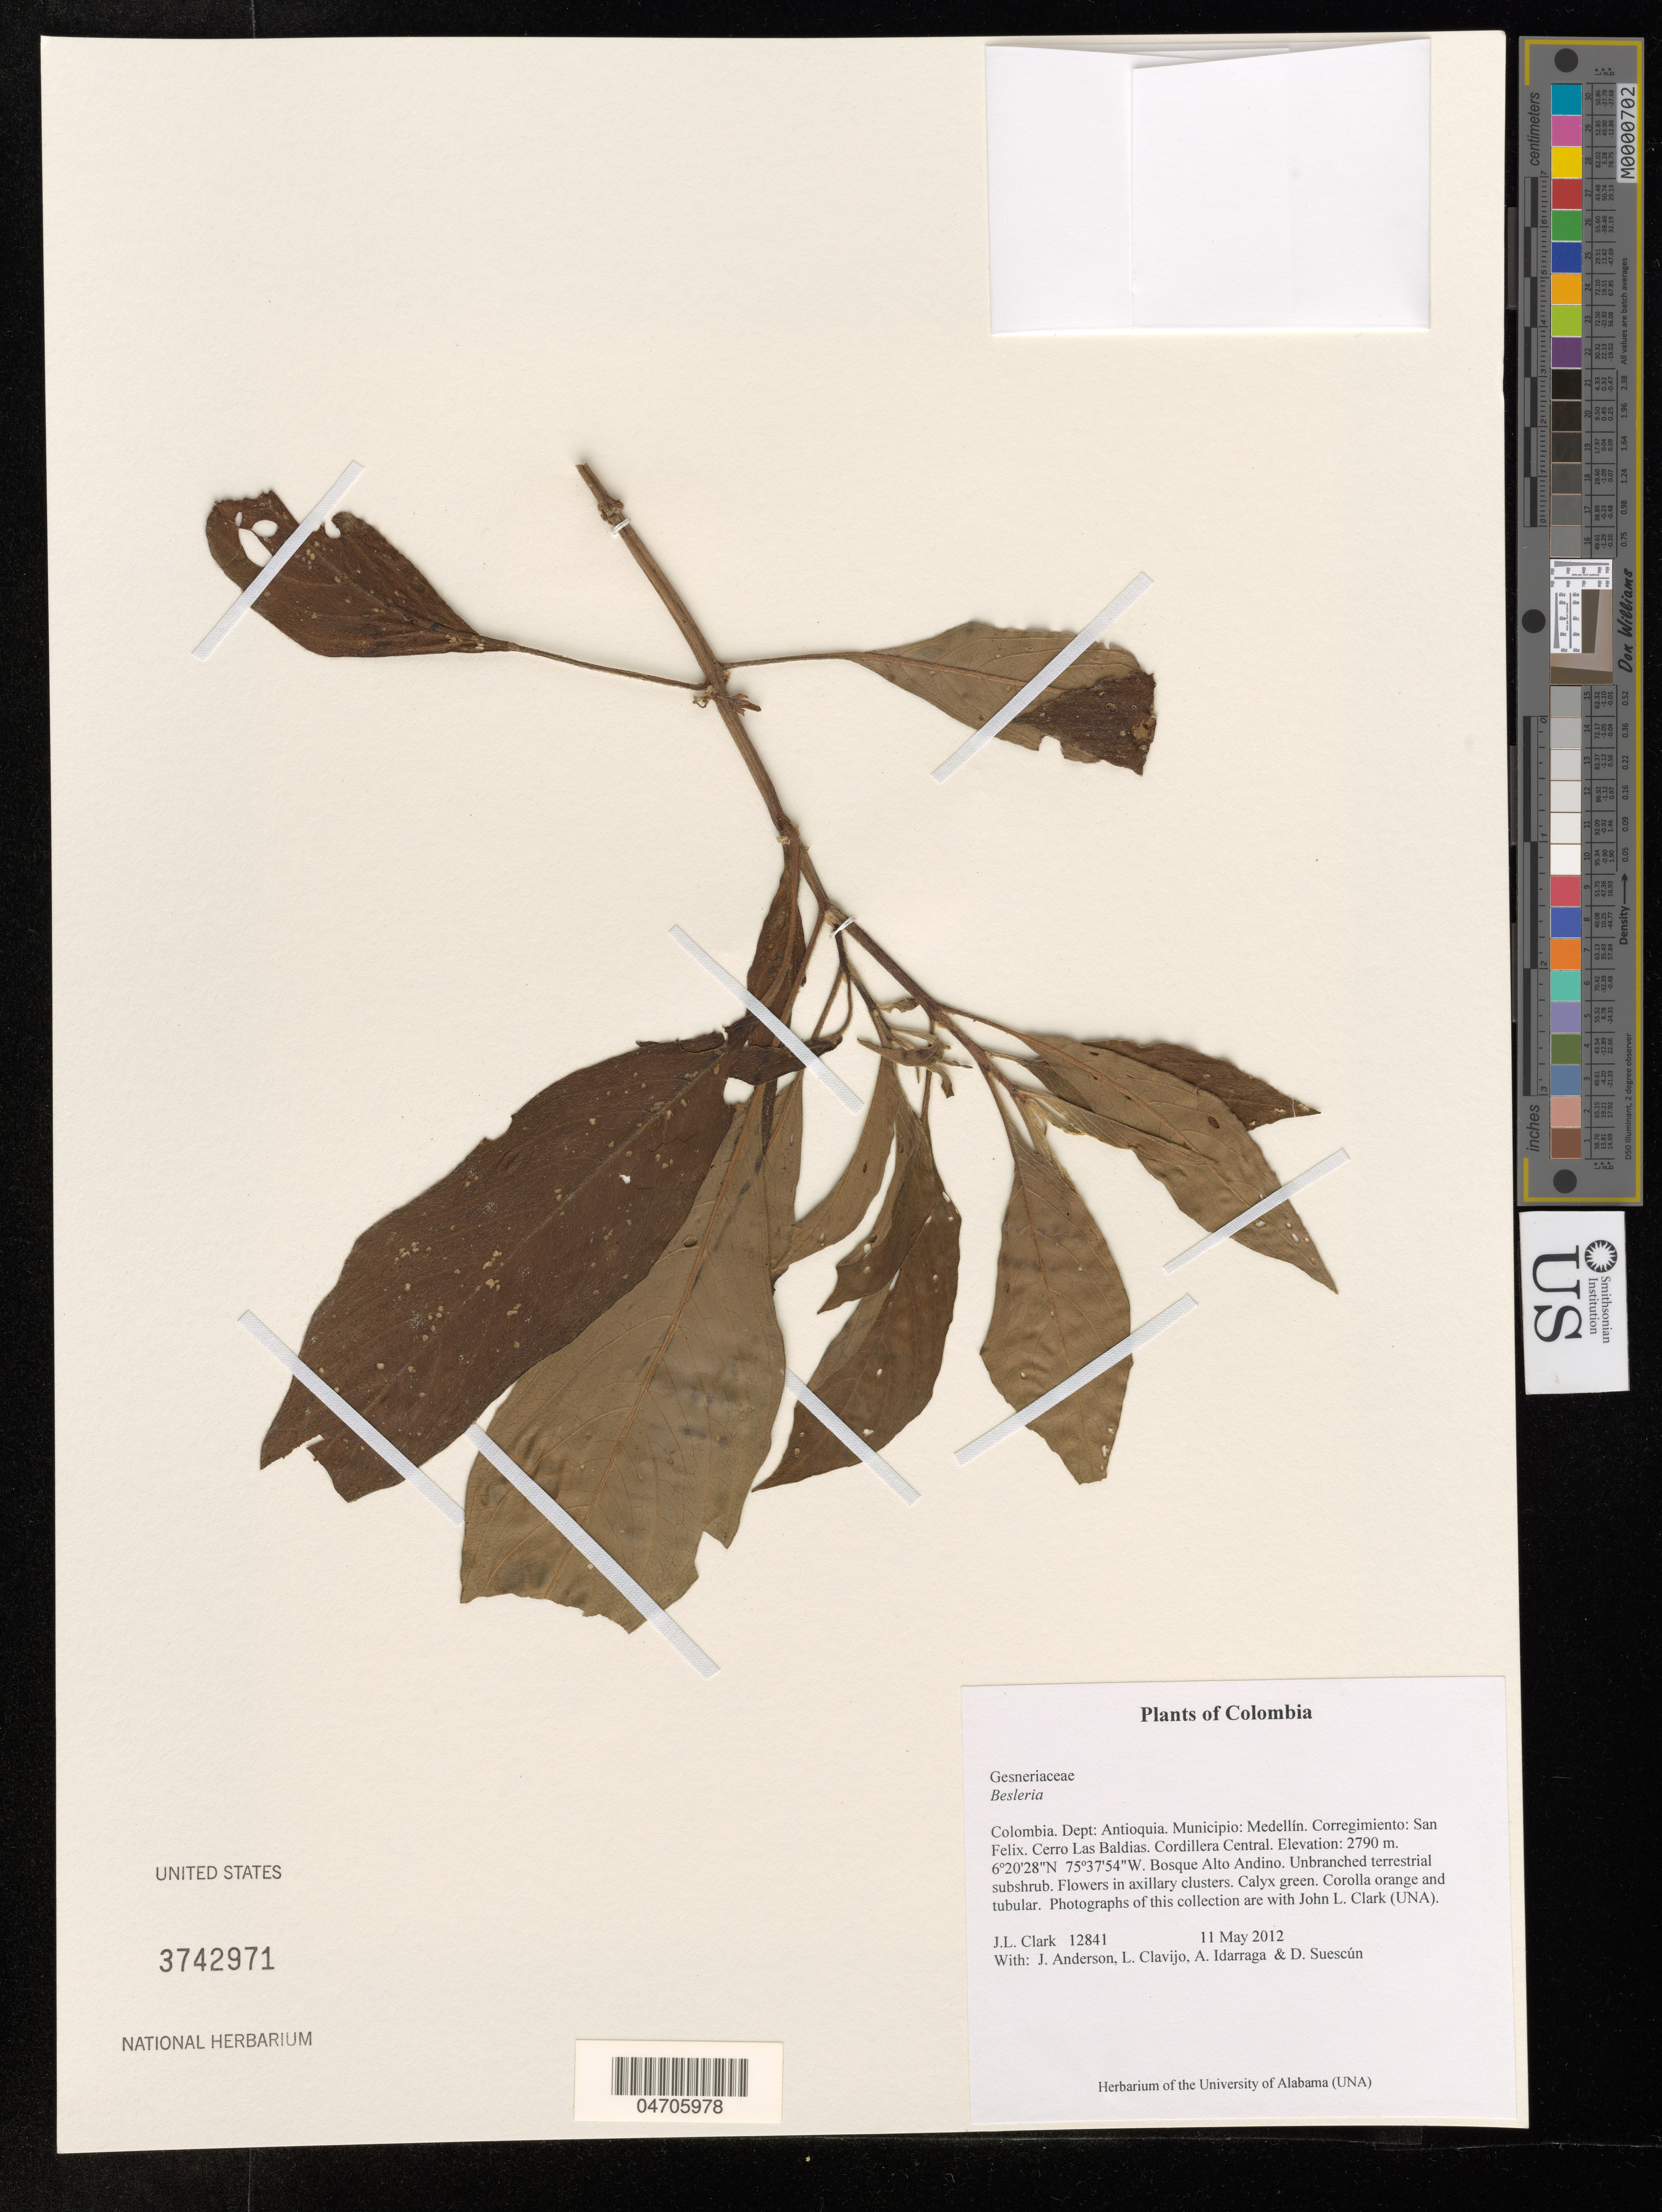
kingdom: Plantae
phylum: Tracheophyta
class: Magnoliopsida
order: Lamiales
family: Gesneriaceae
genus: Besleria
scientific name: Besleria sp.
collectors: J. L. Clark, J. Anderson, L. Clavijo, A. Idarraga & D. Suescún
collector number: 12841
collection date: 2012-05-11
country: Colombia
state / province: Antioquia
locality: Dept: Antioquia. Municipio: Medellín. Corregimiento: San Felix. Cerro Las Baldias. Cordillera Central.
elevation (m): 2790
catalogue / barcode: US 3742971